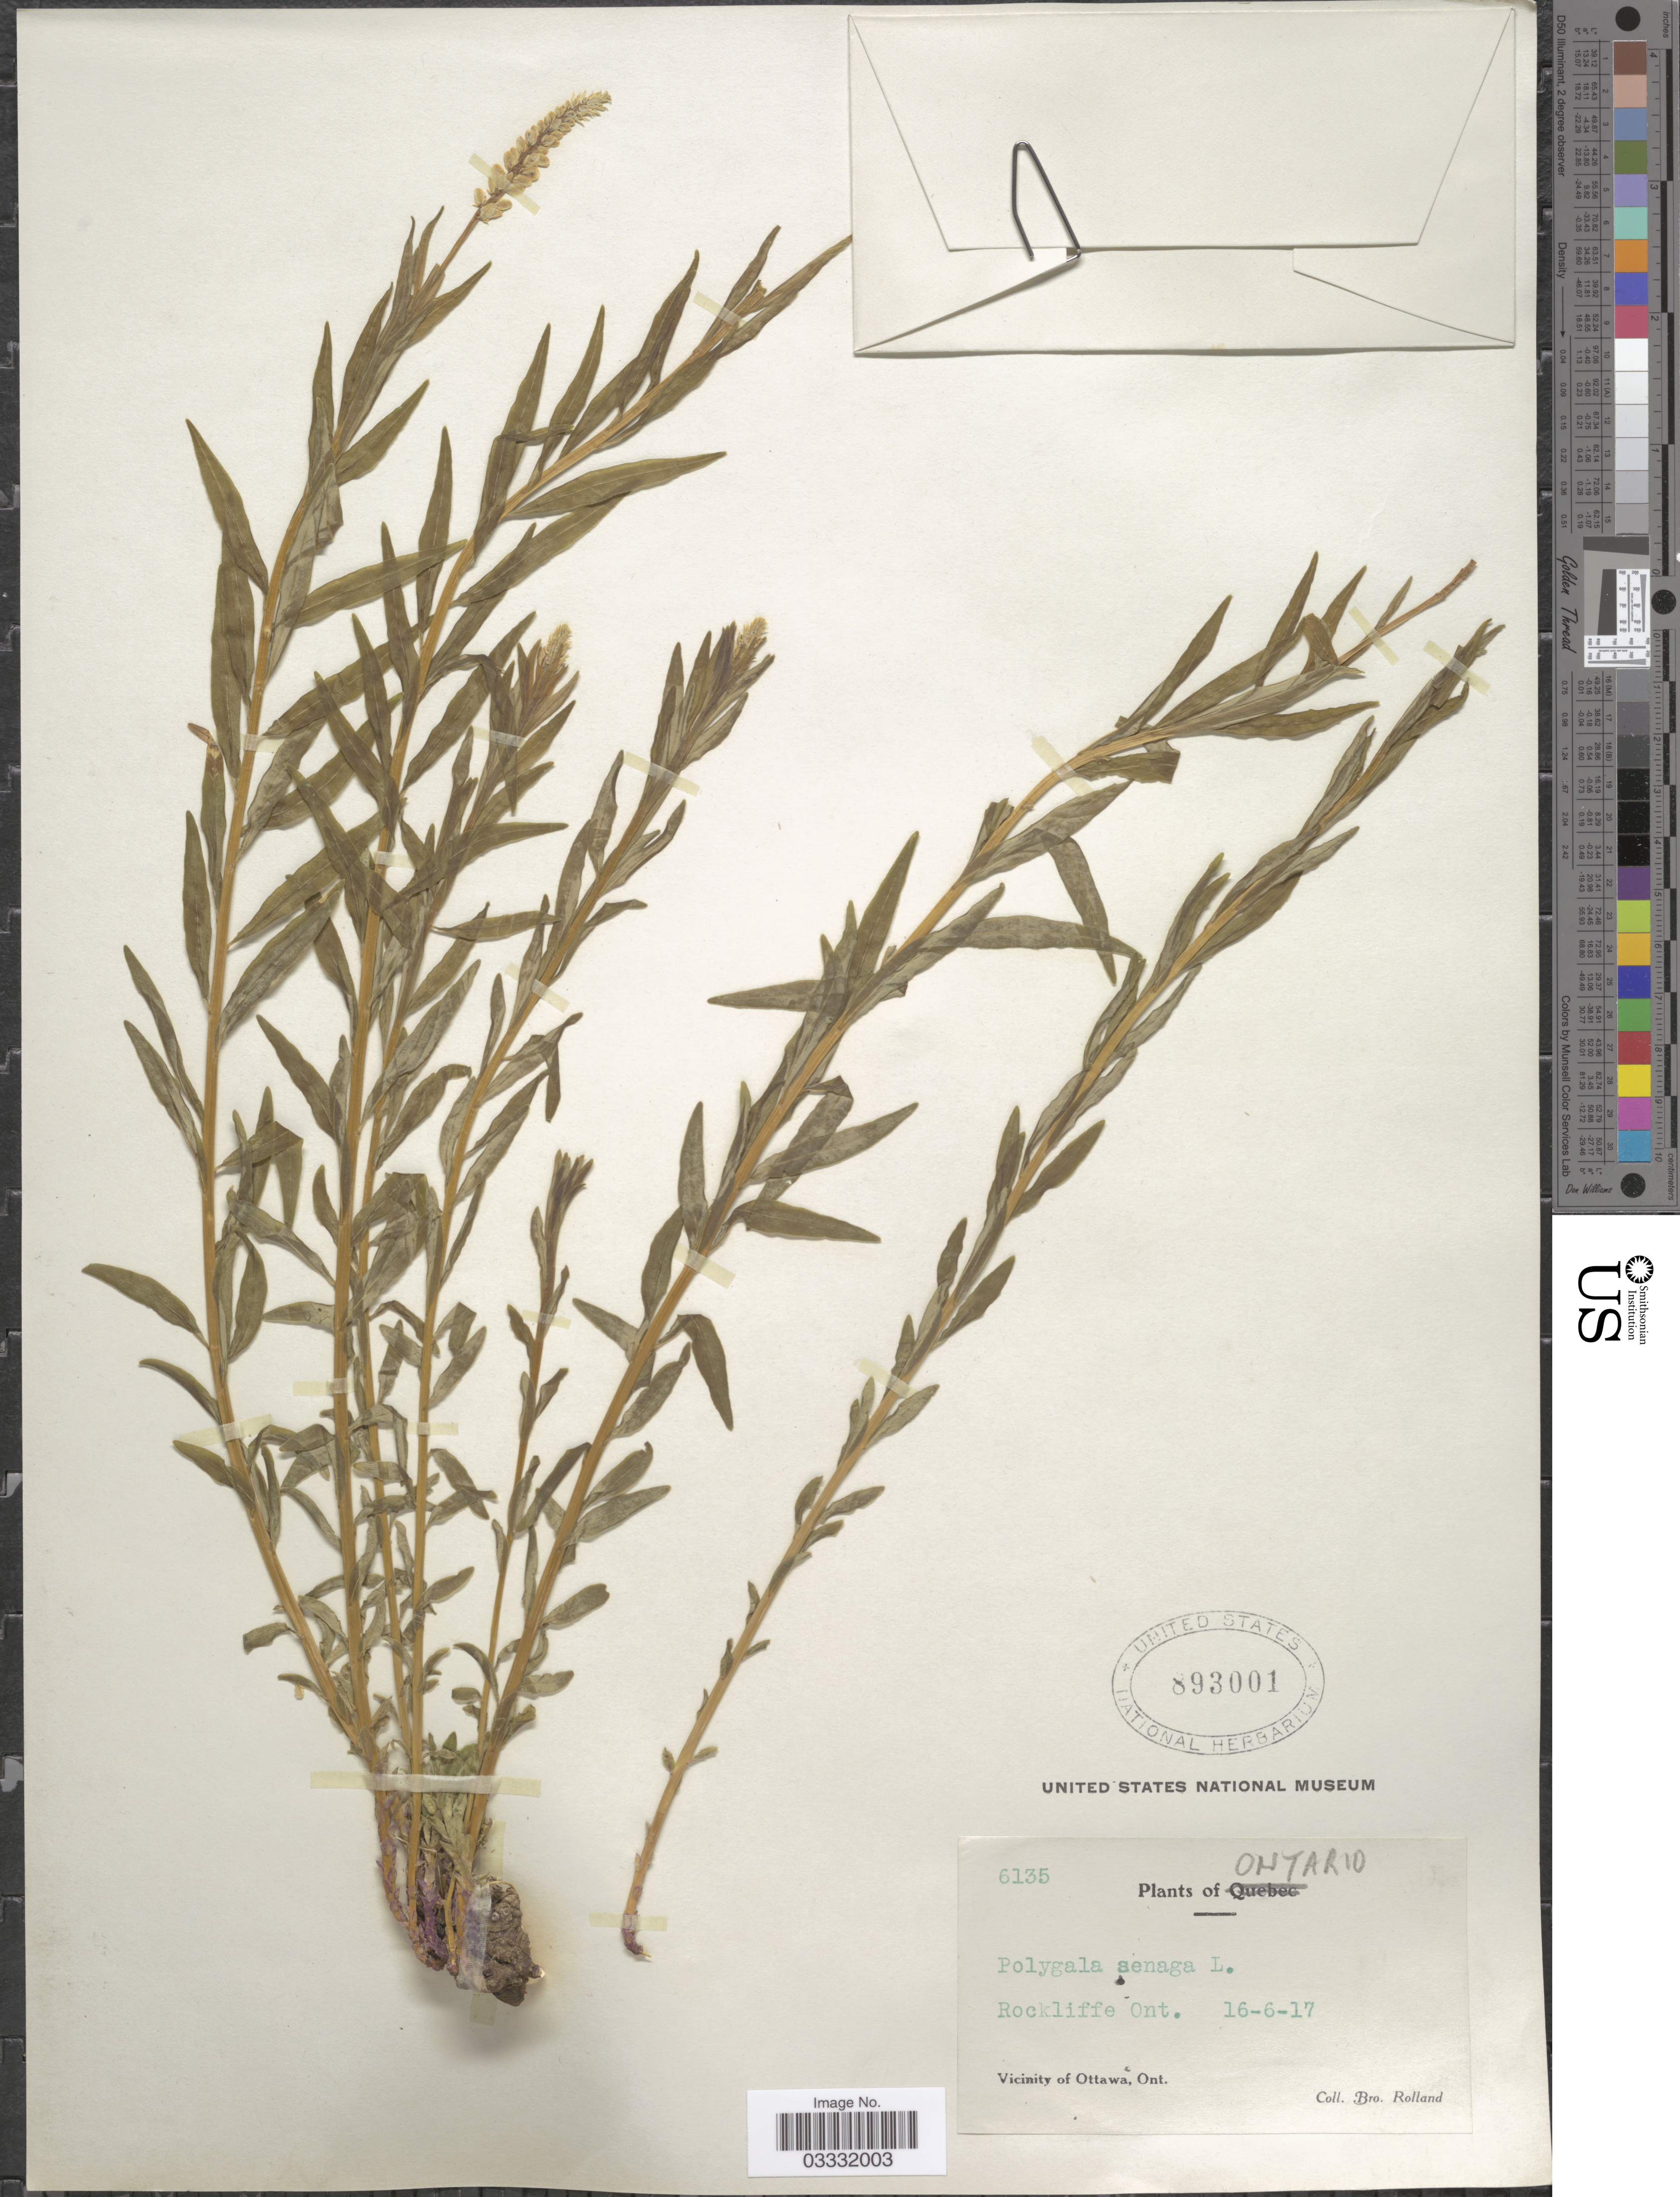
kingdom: Plantae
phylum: Tracheophyta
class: Magnoliopsida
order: Fabales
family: Polygalaceae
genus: Polygala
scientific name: Polygala senega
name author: L.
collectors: B. Rolland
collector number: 6135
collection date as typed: Transcribed d/m/y: 16/6/17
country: Canada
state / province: Ontario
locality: Rockliffe. Vicinity of Ottawa.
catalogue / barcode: US 893001